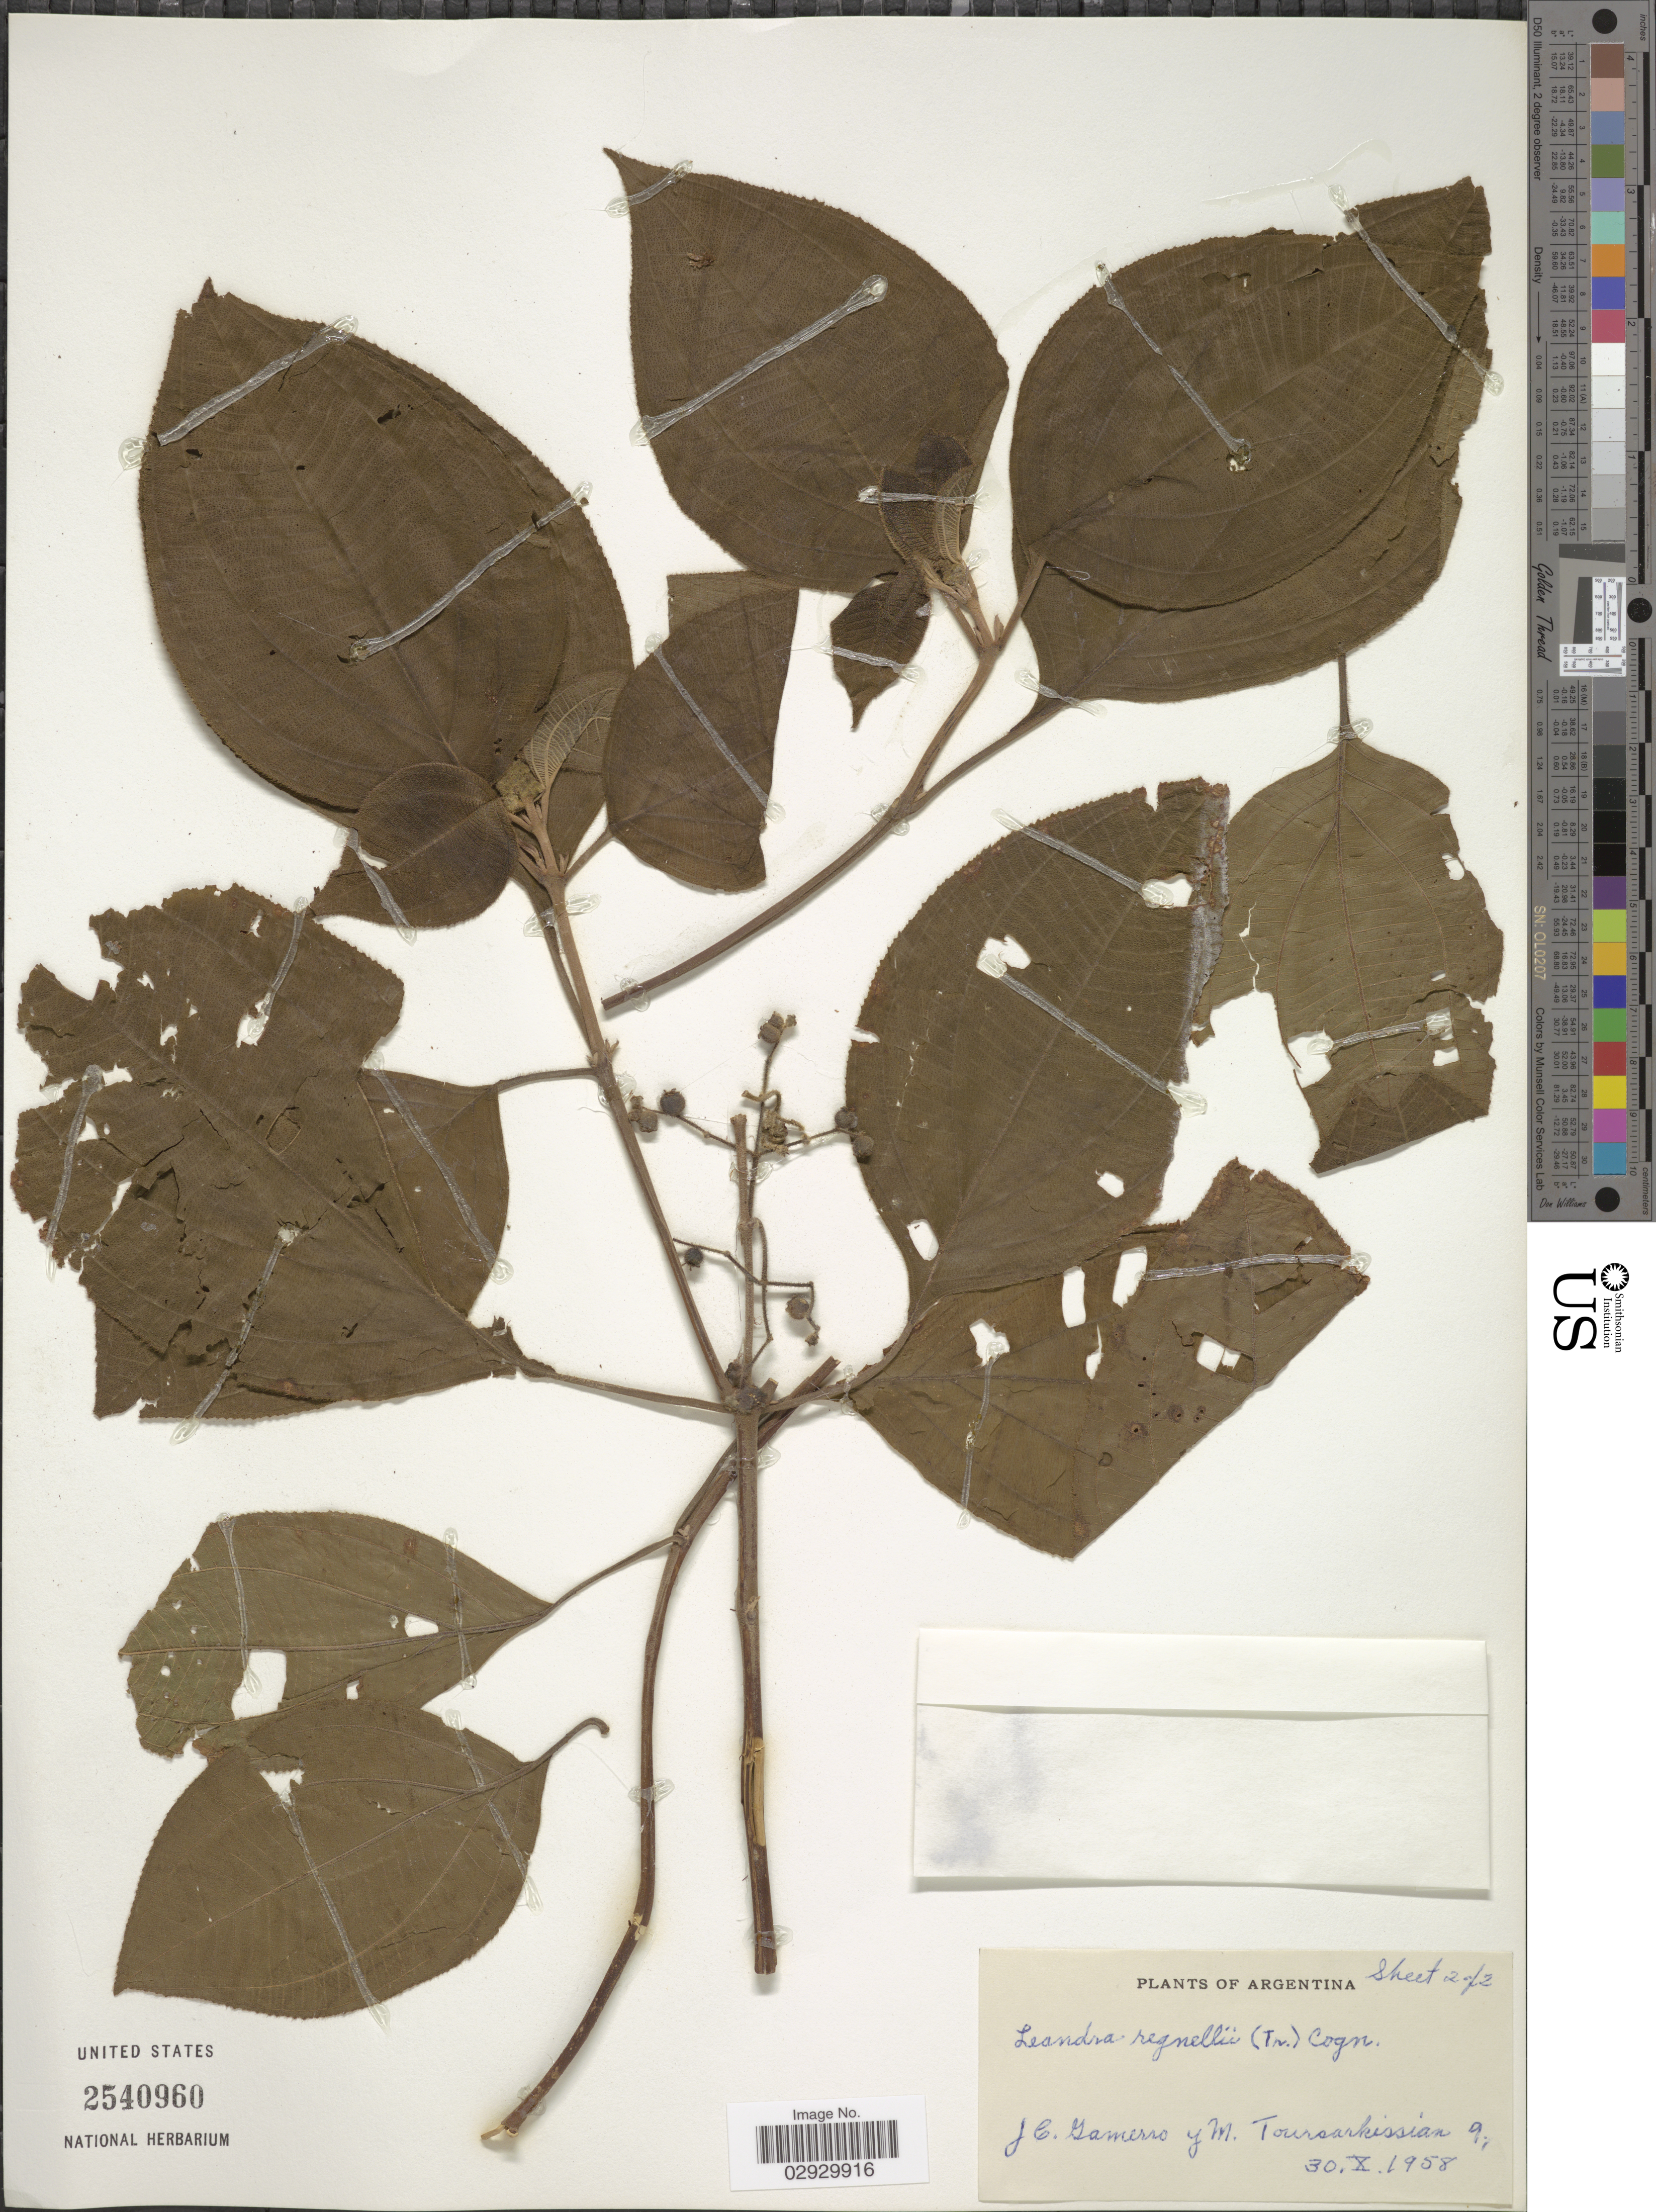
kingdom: Plantae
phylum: Tracheophyta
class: Magnoliopsida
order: Myrtales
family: Melastomataceae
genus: Leandra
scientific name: Leandra regnellii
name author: (Triana) Cogn.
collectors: J. Gamerro & M. Toursarkissian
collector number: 9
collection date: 1958-10-30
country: Argentina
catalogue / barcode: US 2540960